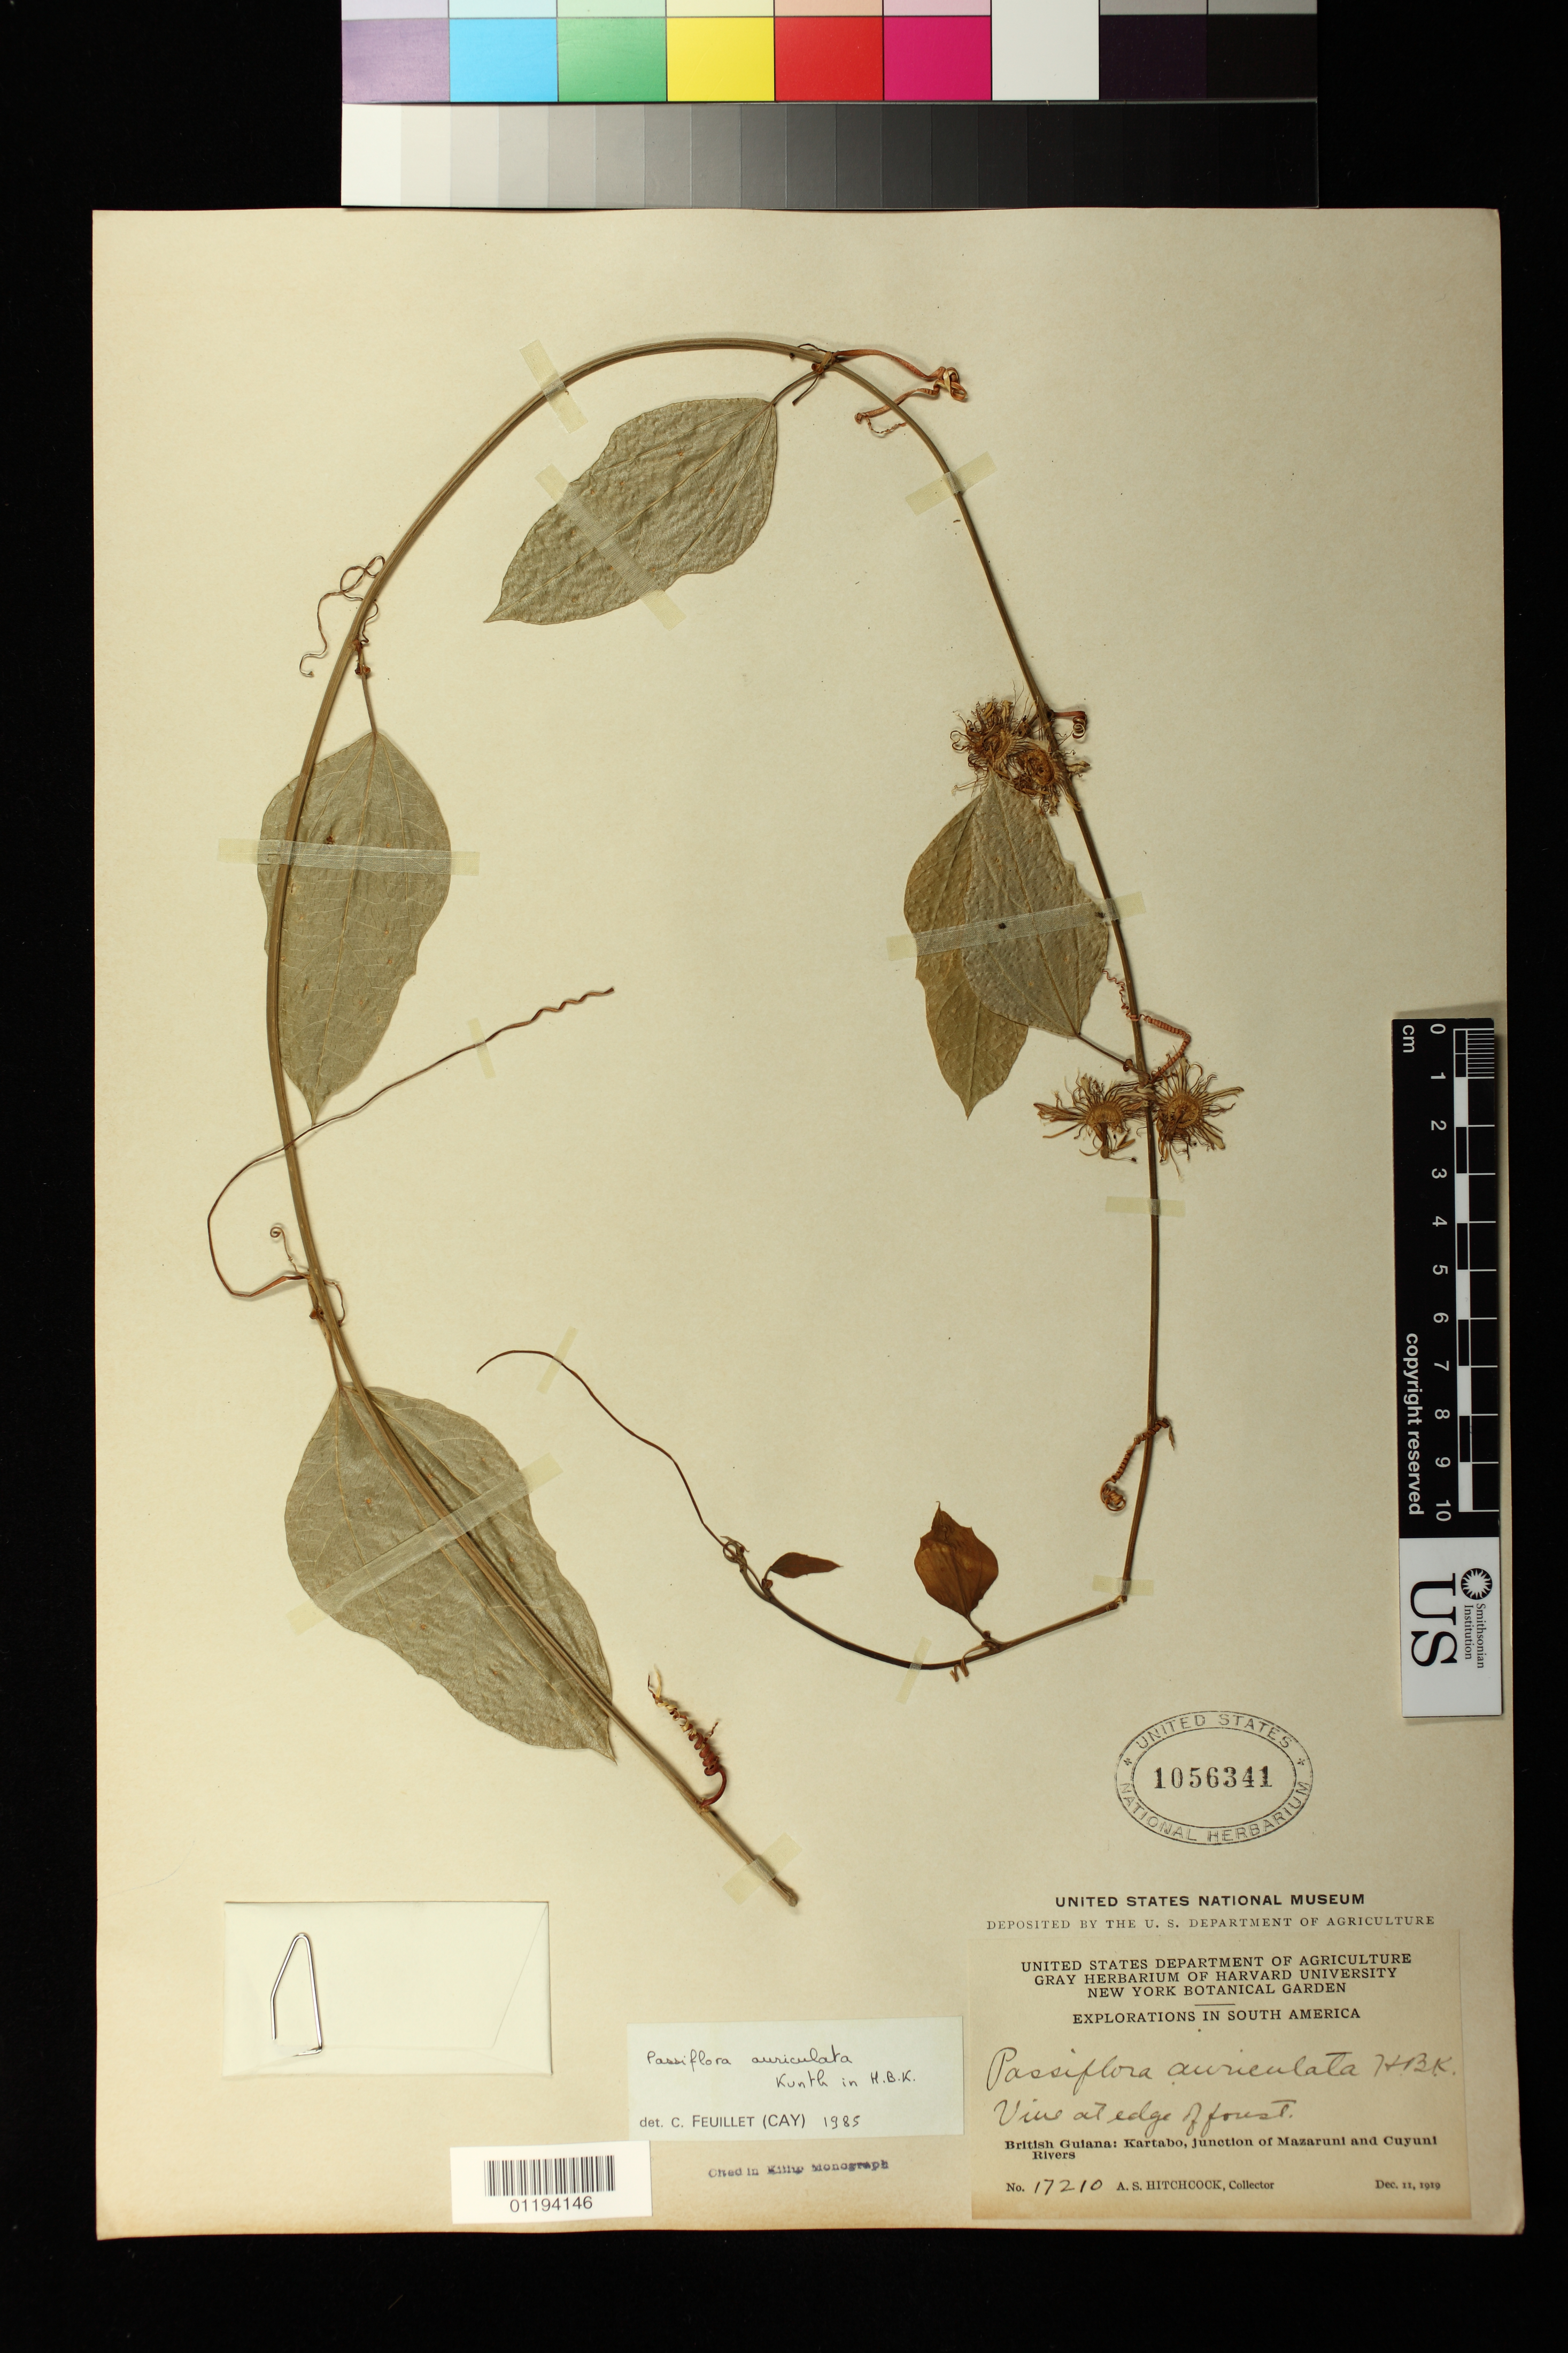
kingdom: Plantae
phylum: Tracheophyta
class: Magnoliopsida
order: Malpighiales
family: Passifloraceae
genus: Passiflora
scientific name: Passiflora auriculata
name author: Kunth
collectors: A. S. Hitchcock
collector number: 17210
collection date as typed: Dec 11 1919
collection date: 1919-12-11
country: Guyana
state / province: Cuyuni-Mazaruni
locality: Kartabo, Junction of Mazaruni and Cuyuni Rivers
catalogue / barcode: US 1056341